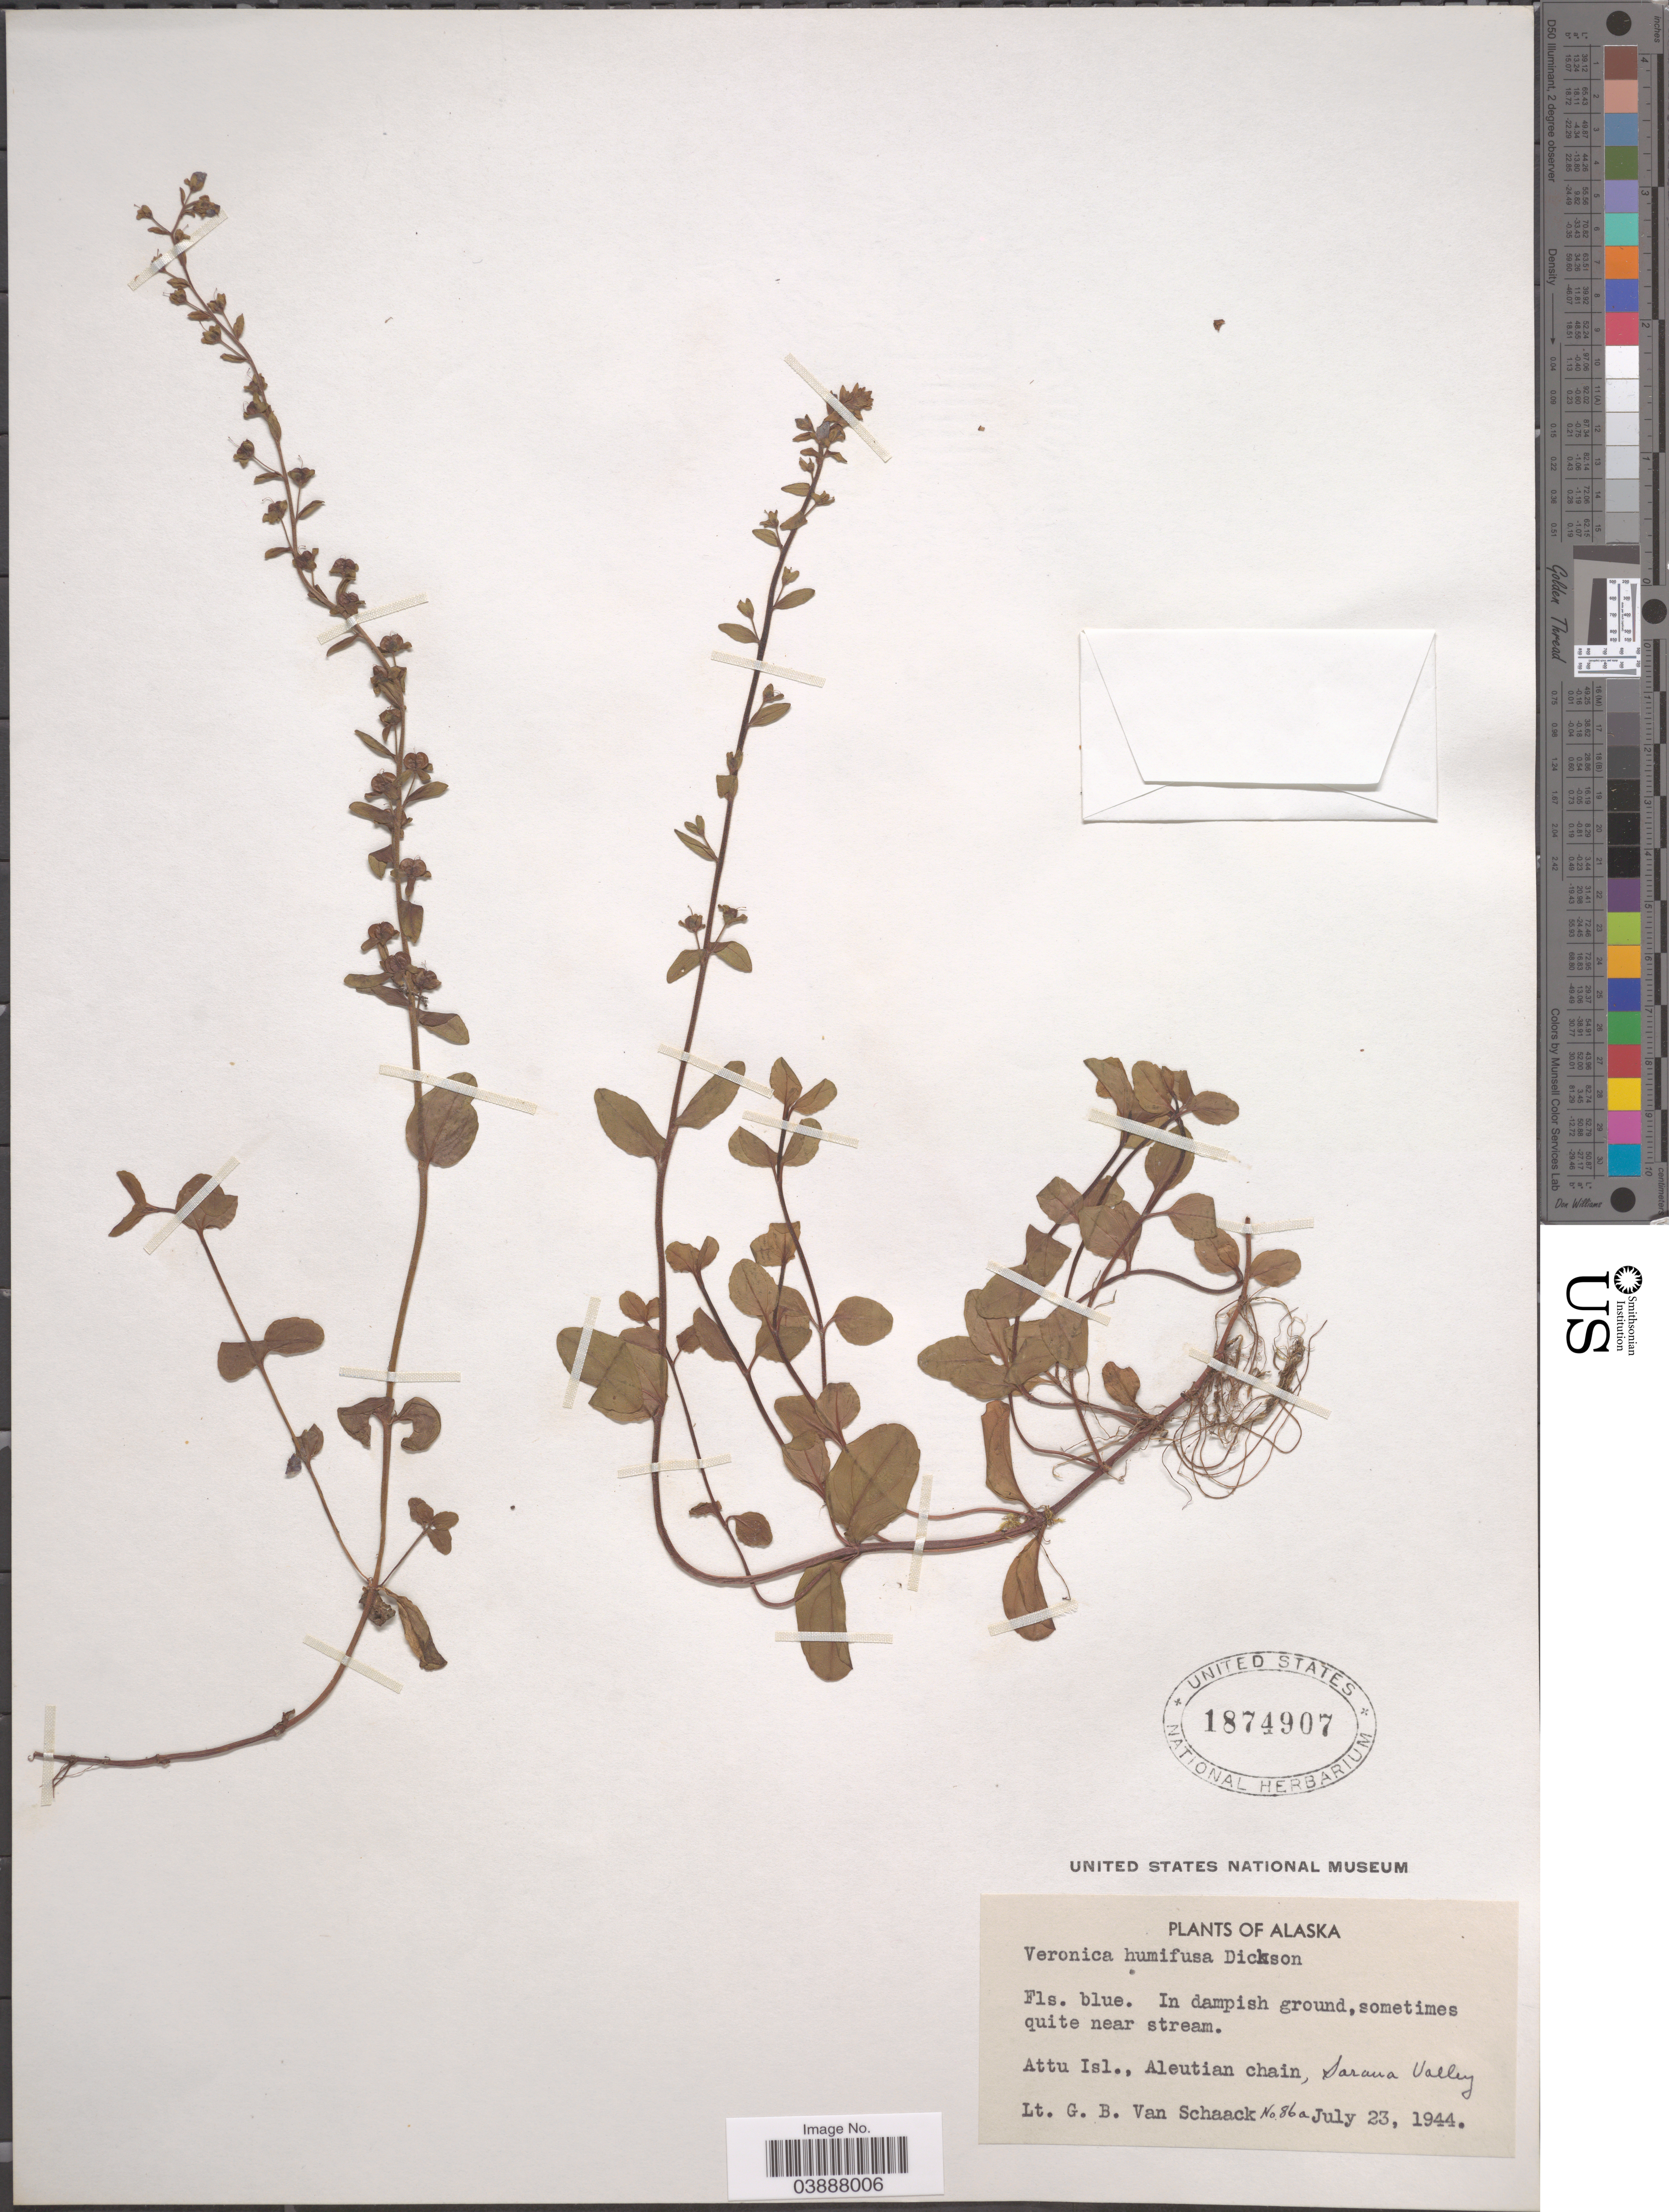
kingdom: Plantae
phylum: Tracheophyta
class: Magnoliopsida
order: Lamiales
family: Plantaginaceae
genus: Veronica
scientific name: Veronica serpyllifolia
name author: L.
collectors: G. Van Schaack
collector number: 86a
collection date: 1944-07-23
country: United States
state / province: Alaska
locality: Attu Isl., Aleutian chain, Sarana Valley.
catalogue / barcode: US 1874907